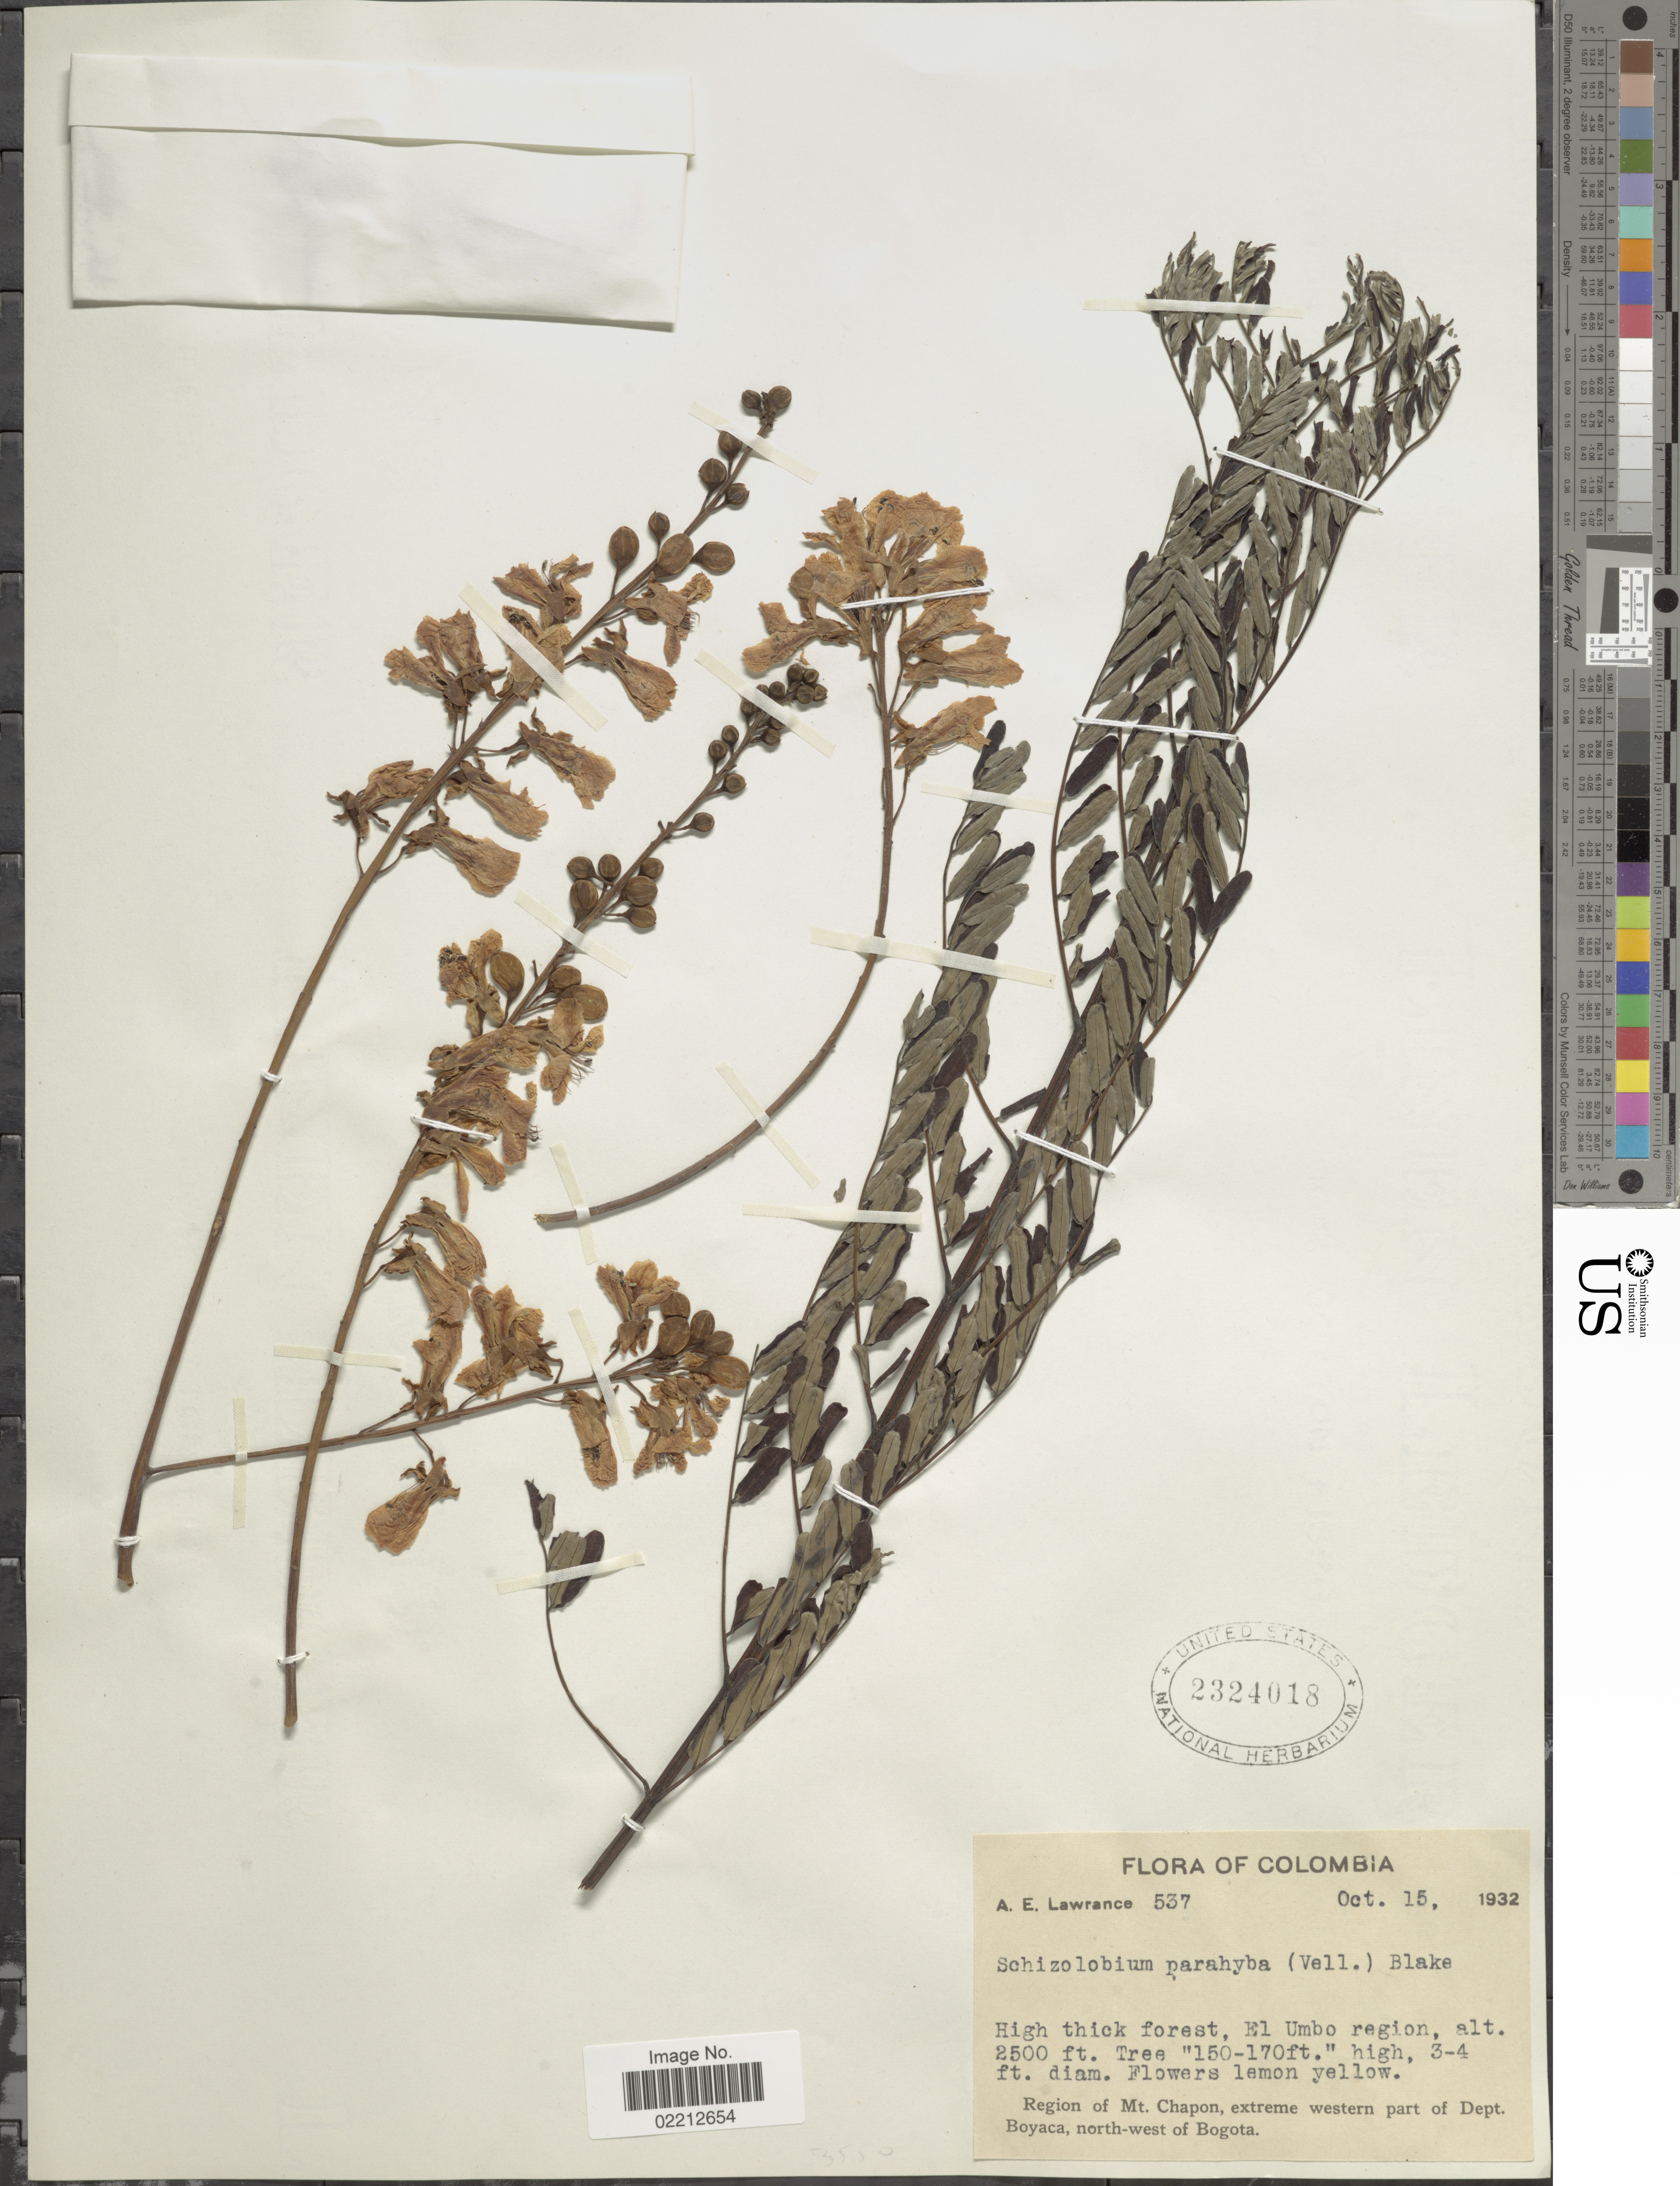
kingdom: Plantae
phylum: Tracheophyta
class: Magnoliopsida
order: Fabales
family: Fabaceae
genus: Schizolobium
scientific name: Schizolobium excelsum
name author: Vogel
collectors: A. Lawrance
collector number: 537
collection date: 1932-10-15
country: Colombia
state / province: Boyacá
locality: Region of Mt. Chapon, extreme western part of Dept. Boyaca. north-west of Bogota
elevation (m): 46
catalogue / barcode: US 2324018